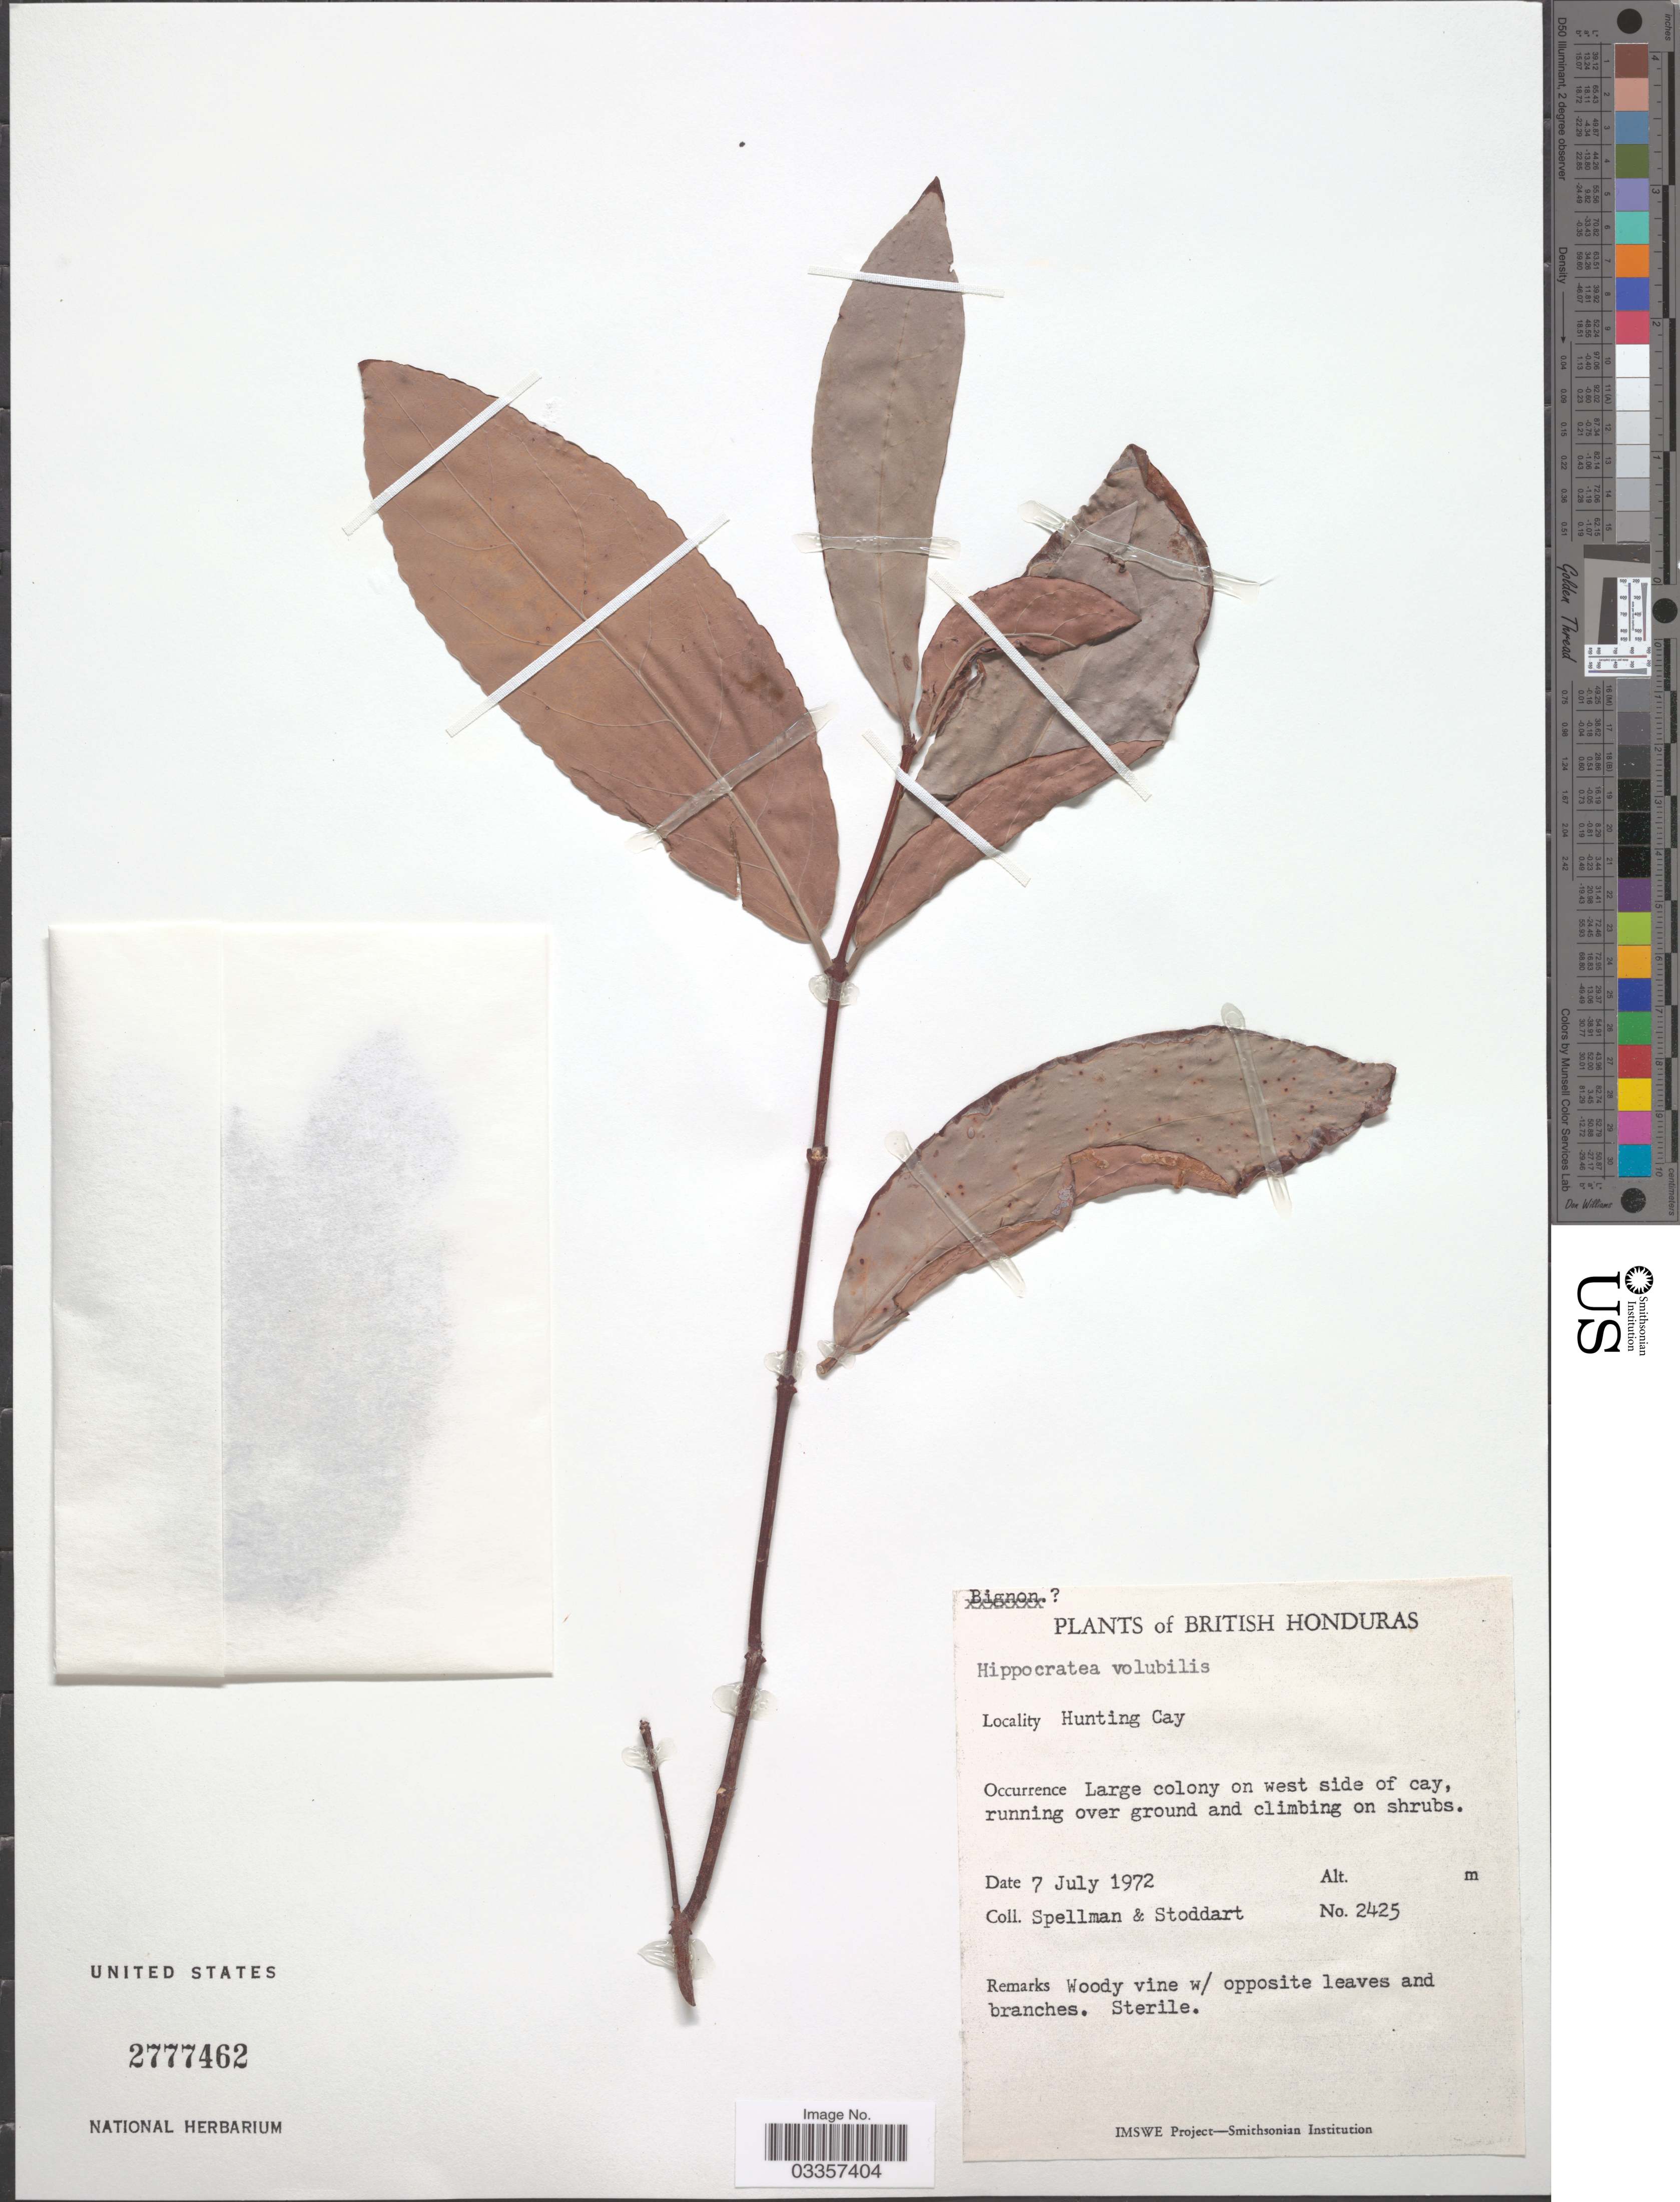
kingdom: Plantae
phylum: Tracheophyta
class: Magnoliopsida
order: Celastrales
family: Celastraceae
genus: Hippocratea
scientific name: Hippocratea volubilis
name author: L.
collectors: Spellman, -- & -. Stoddart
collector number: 2425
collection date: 1972-07-07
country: Belize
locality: British Honduras. Hunting Cay. Large colony on west side of cay.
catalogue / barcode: US 2777462